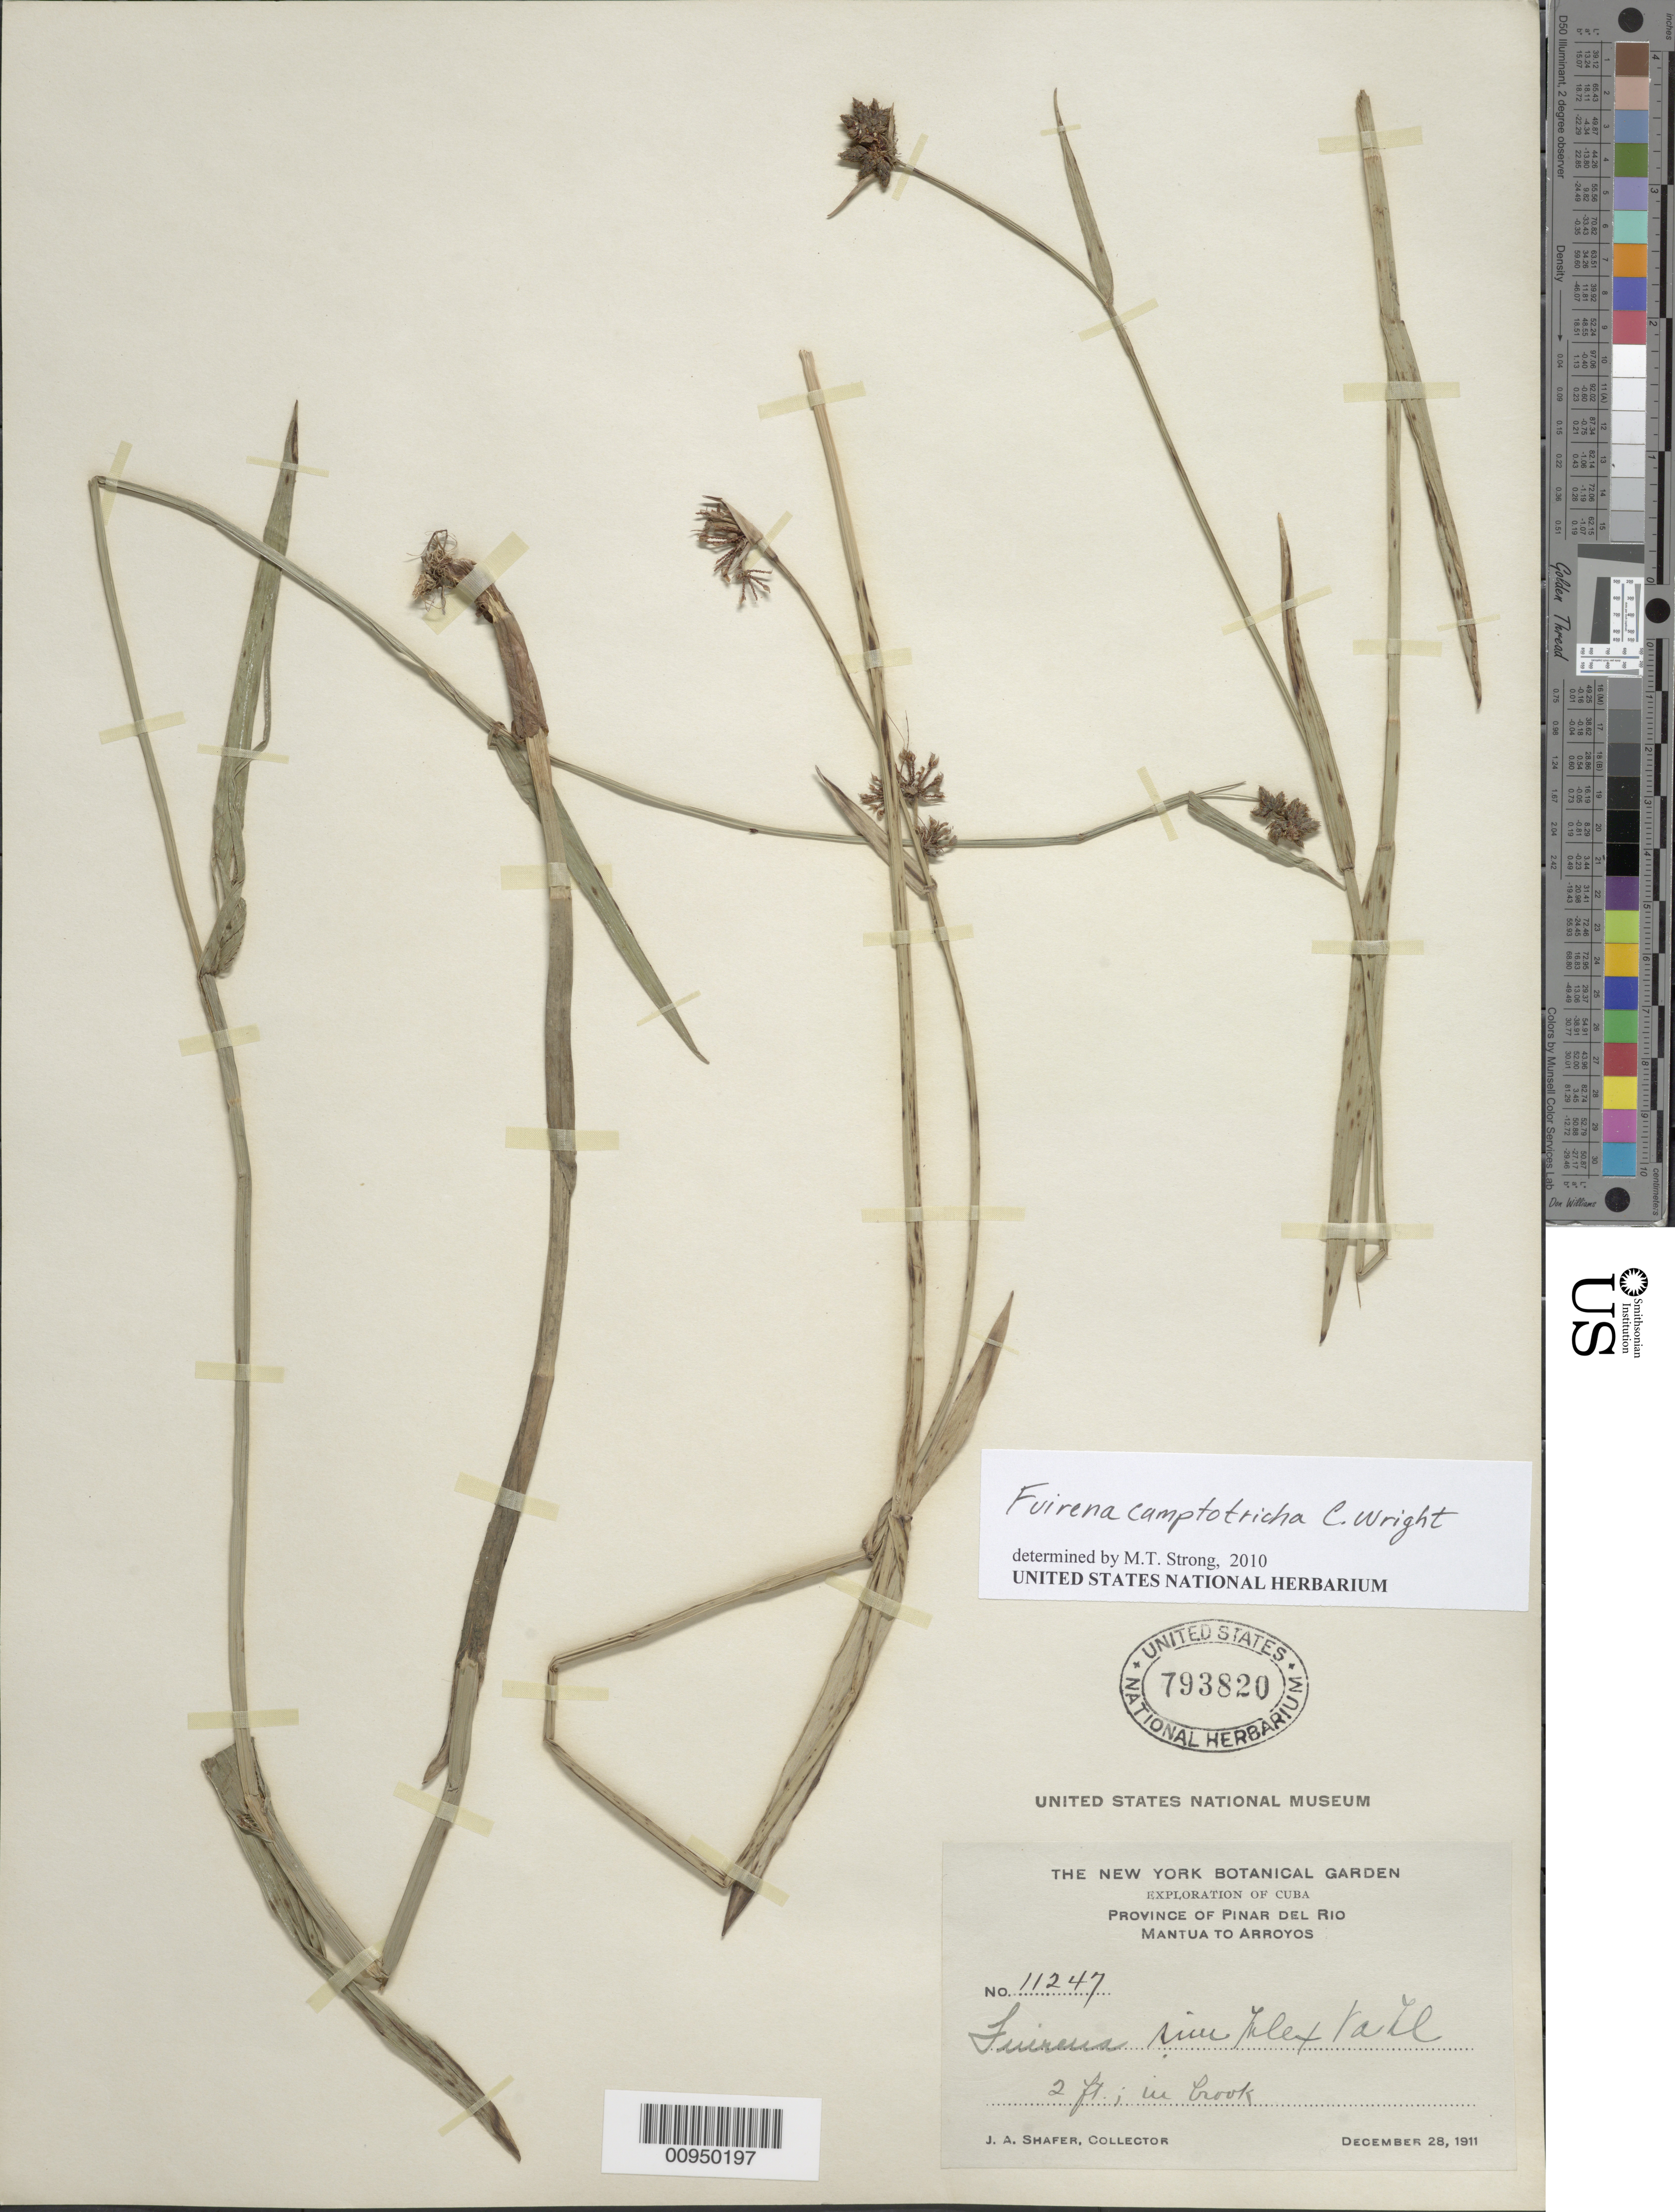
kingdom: Plantae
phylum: Tracheophyta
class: Liliopsida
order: Poales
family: Cyperaceae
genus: Fuirena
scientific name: Fuirena camptotricha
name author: C. Wright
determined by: Strong, M. T., (US), Smithsonian Institution - National Museum of Natural History (UNITED STATES)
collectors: J. A. Shafer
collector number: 11247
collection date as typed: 28 Dec 1911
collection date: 1911-12-28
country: Cuba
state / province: Pinar del Rio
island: Cuba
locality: Manuta to Arroyos, in brook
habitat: In brook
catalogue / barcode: US 793820